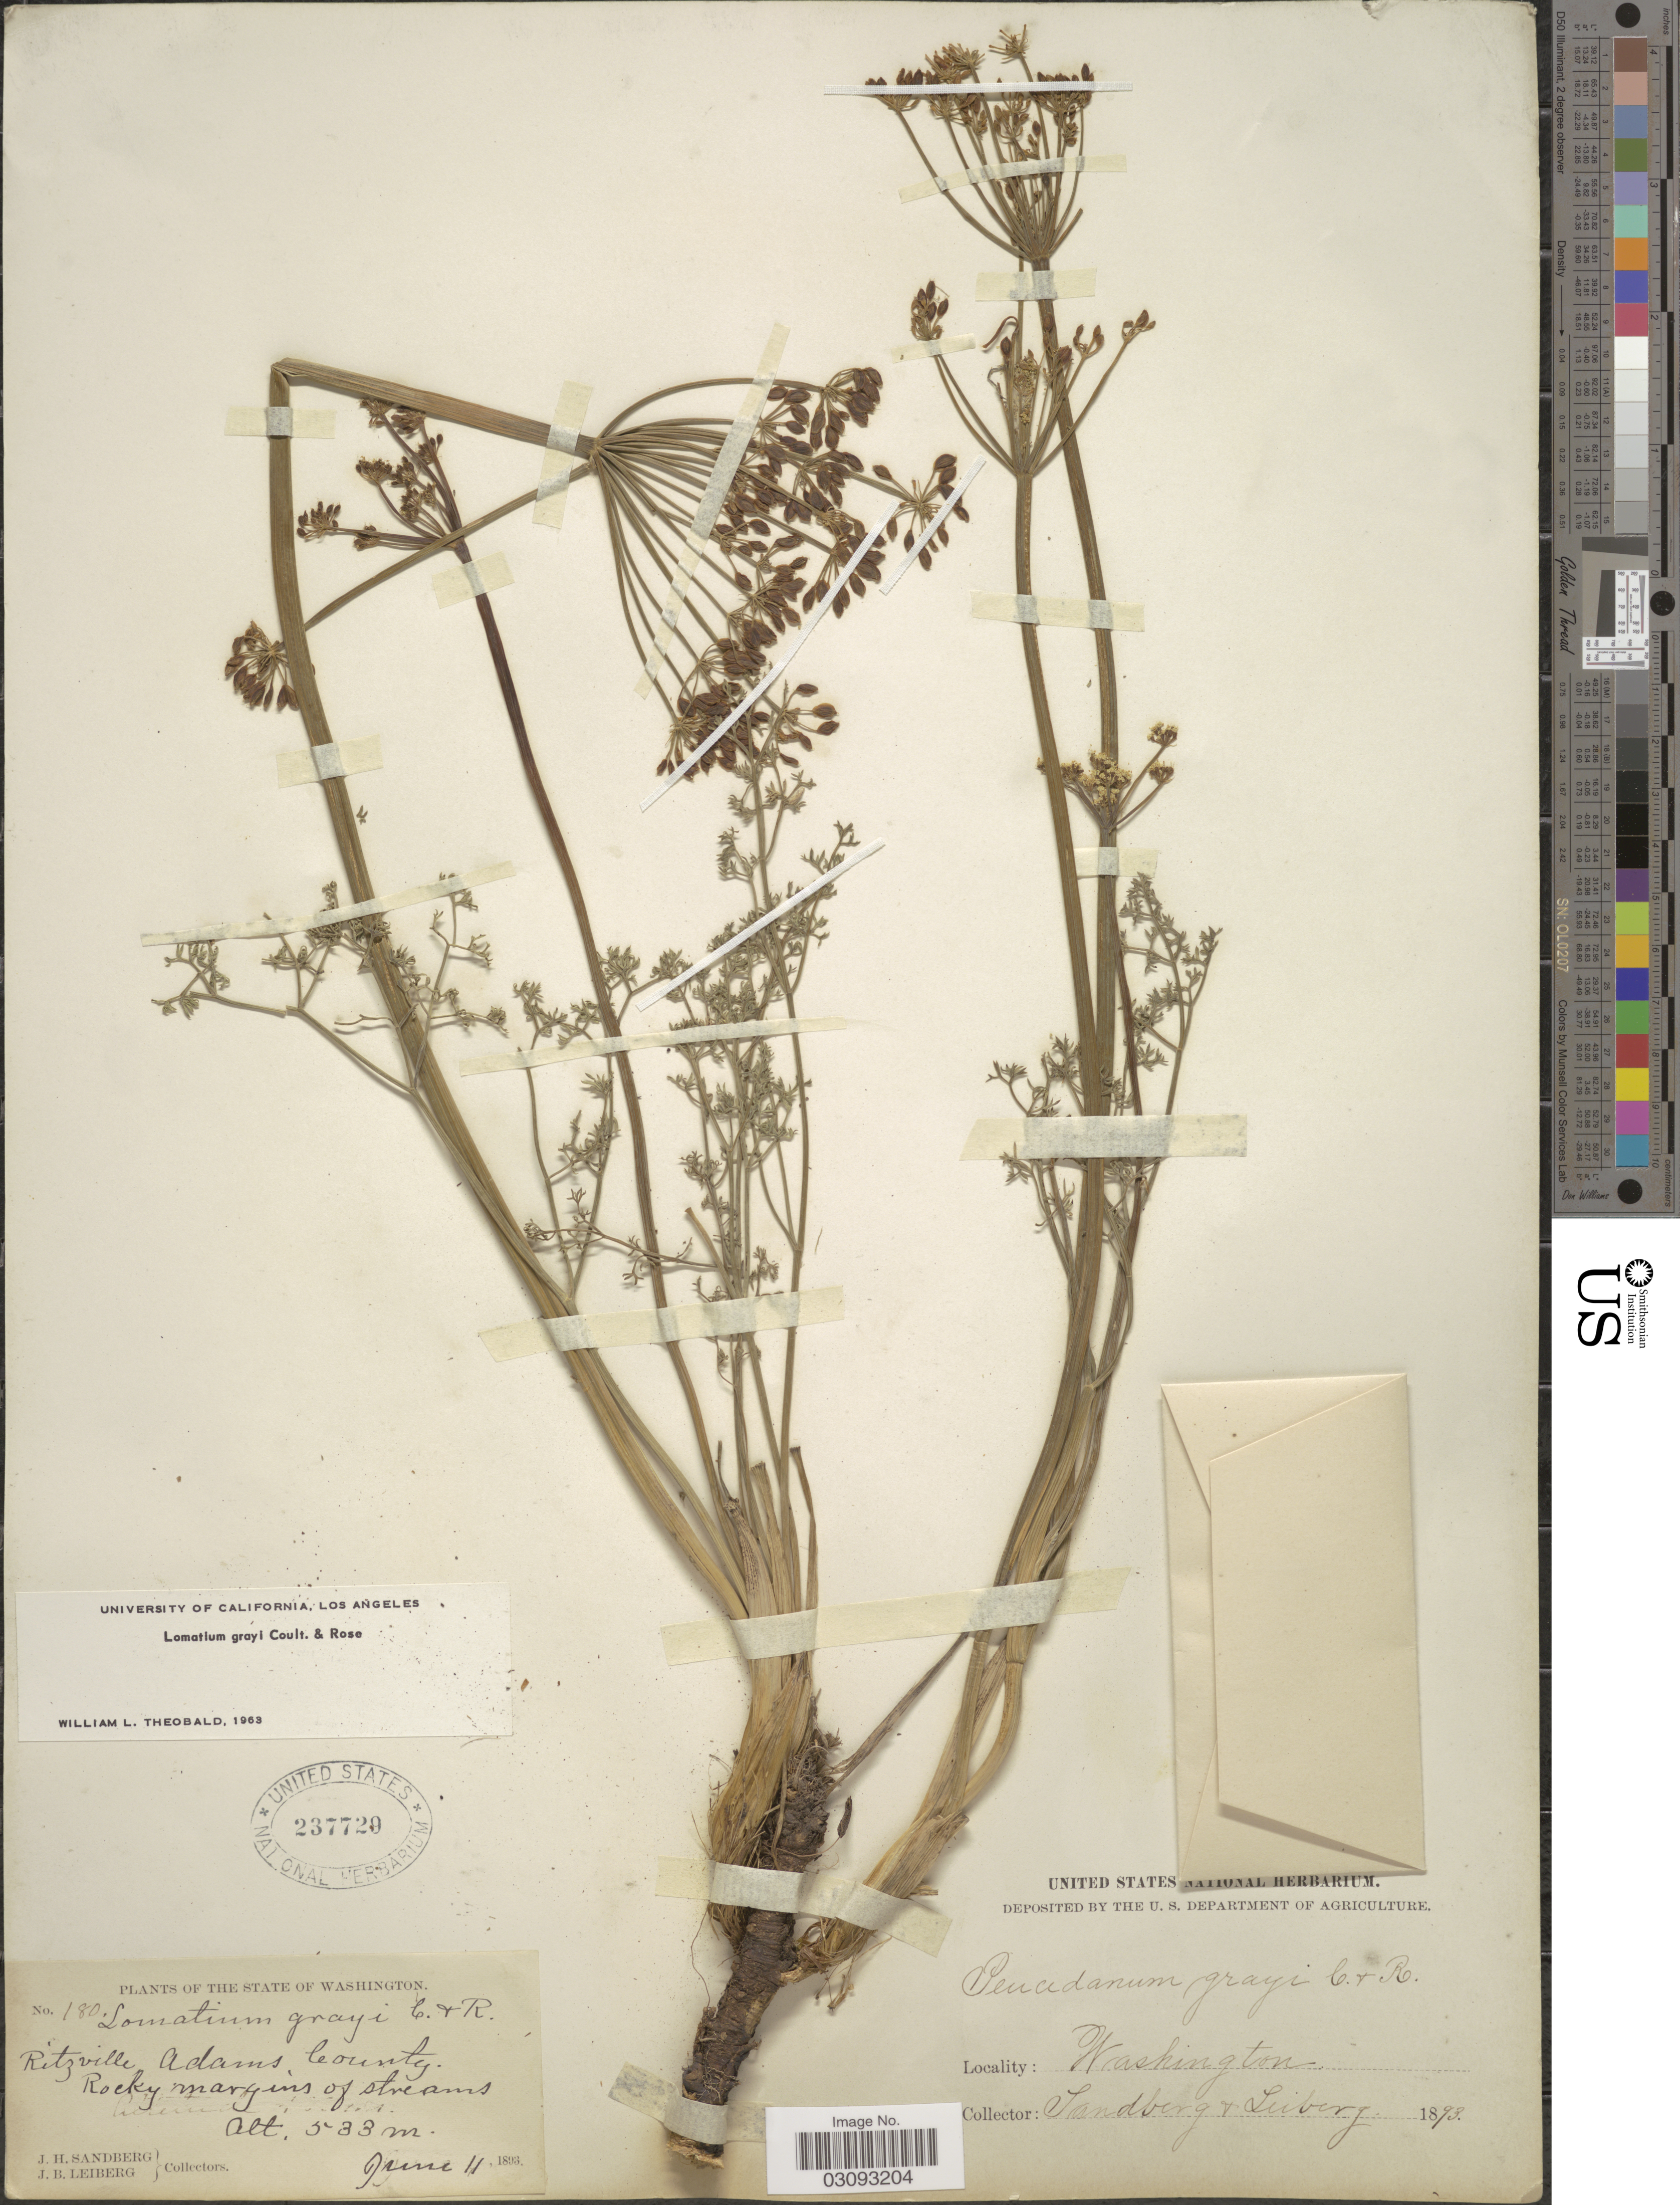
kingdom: Plantae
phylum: Tracheophyta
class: Magnoliopsida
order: Apiales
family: Apiaceae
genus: Lomatium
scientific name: Lomatium ambiguum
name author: (Nutt.) Coult. & Rose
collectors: J. H. Sandberg & J. B. Leiberg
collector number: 180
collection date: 1893-06-11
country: United States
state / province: Washington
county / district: Adams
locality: Ritzville Adams County. Rocky margins of streams.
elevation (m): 533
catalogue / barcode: US 237729